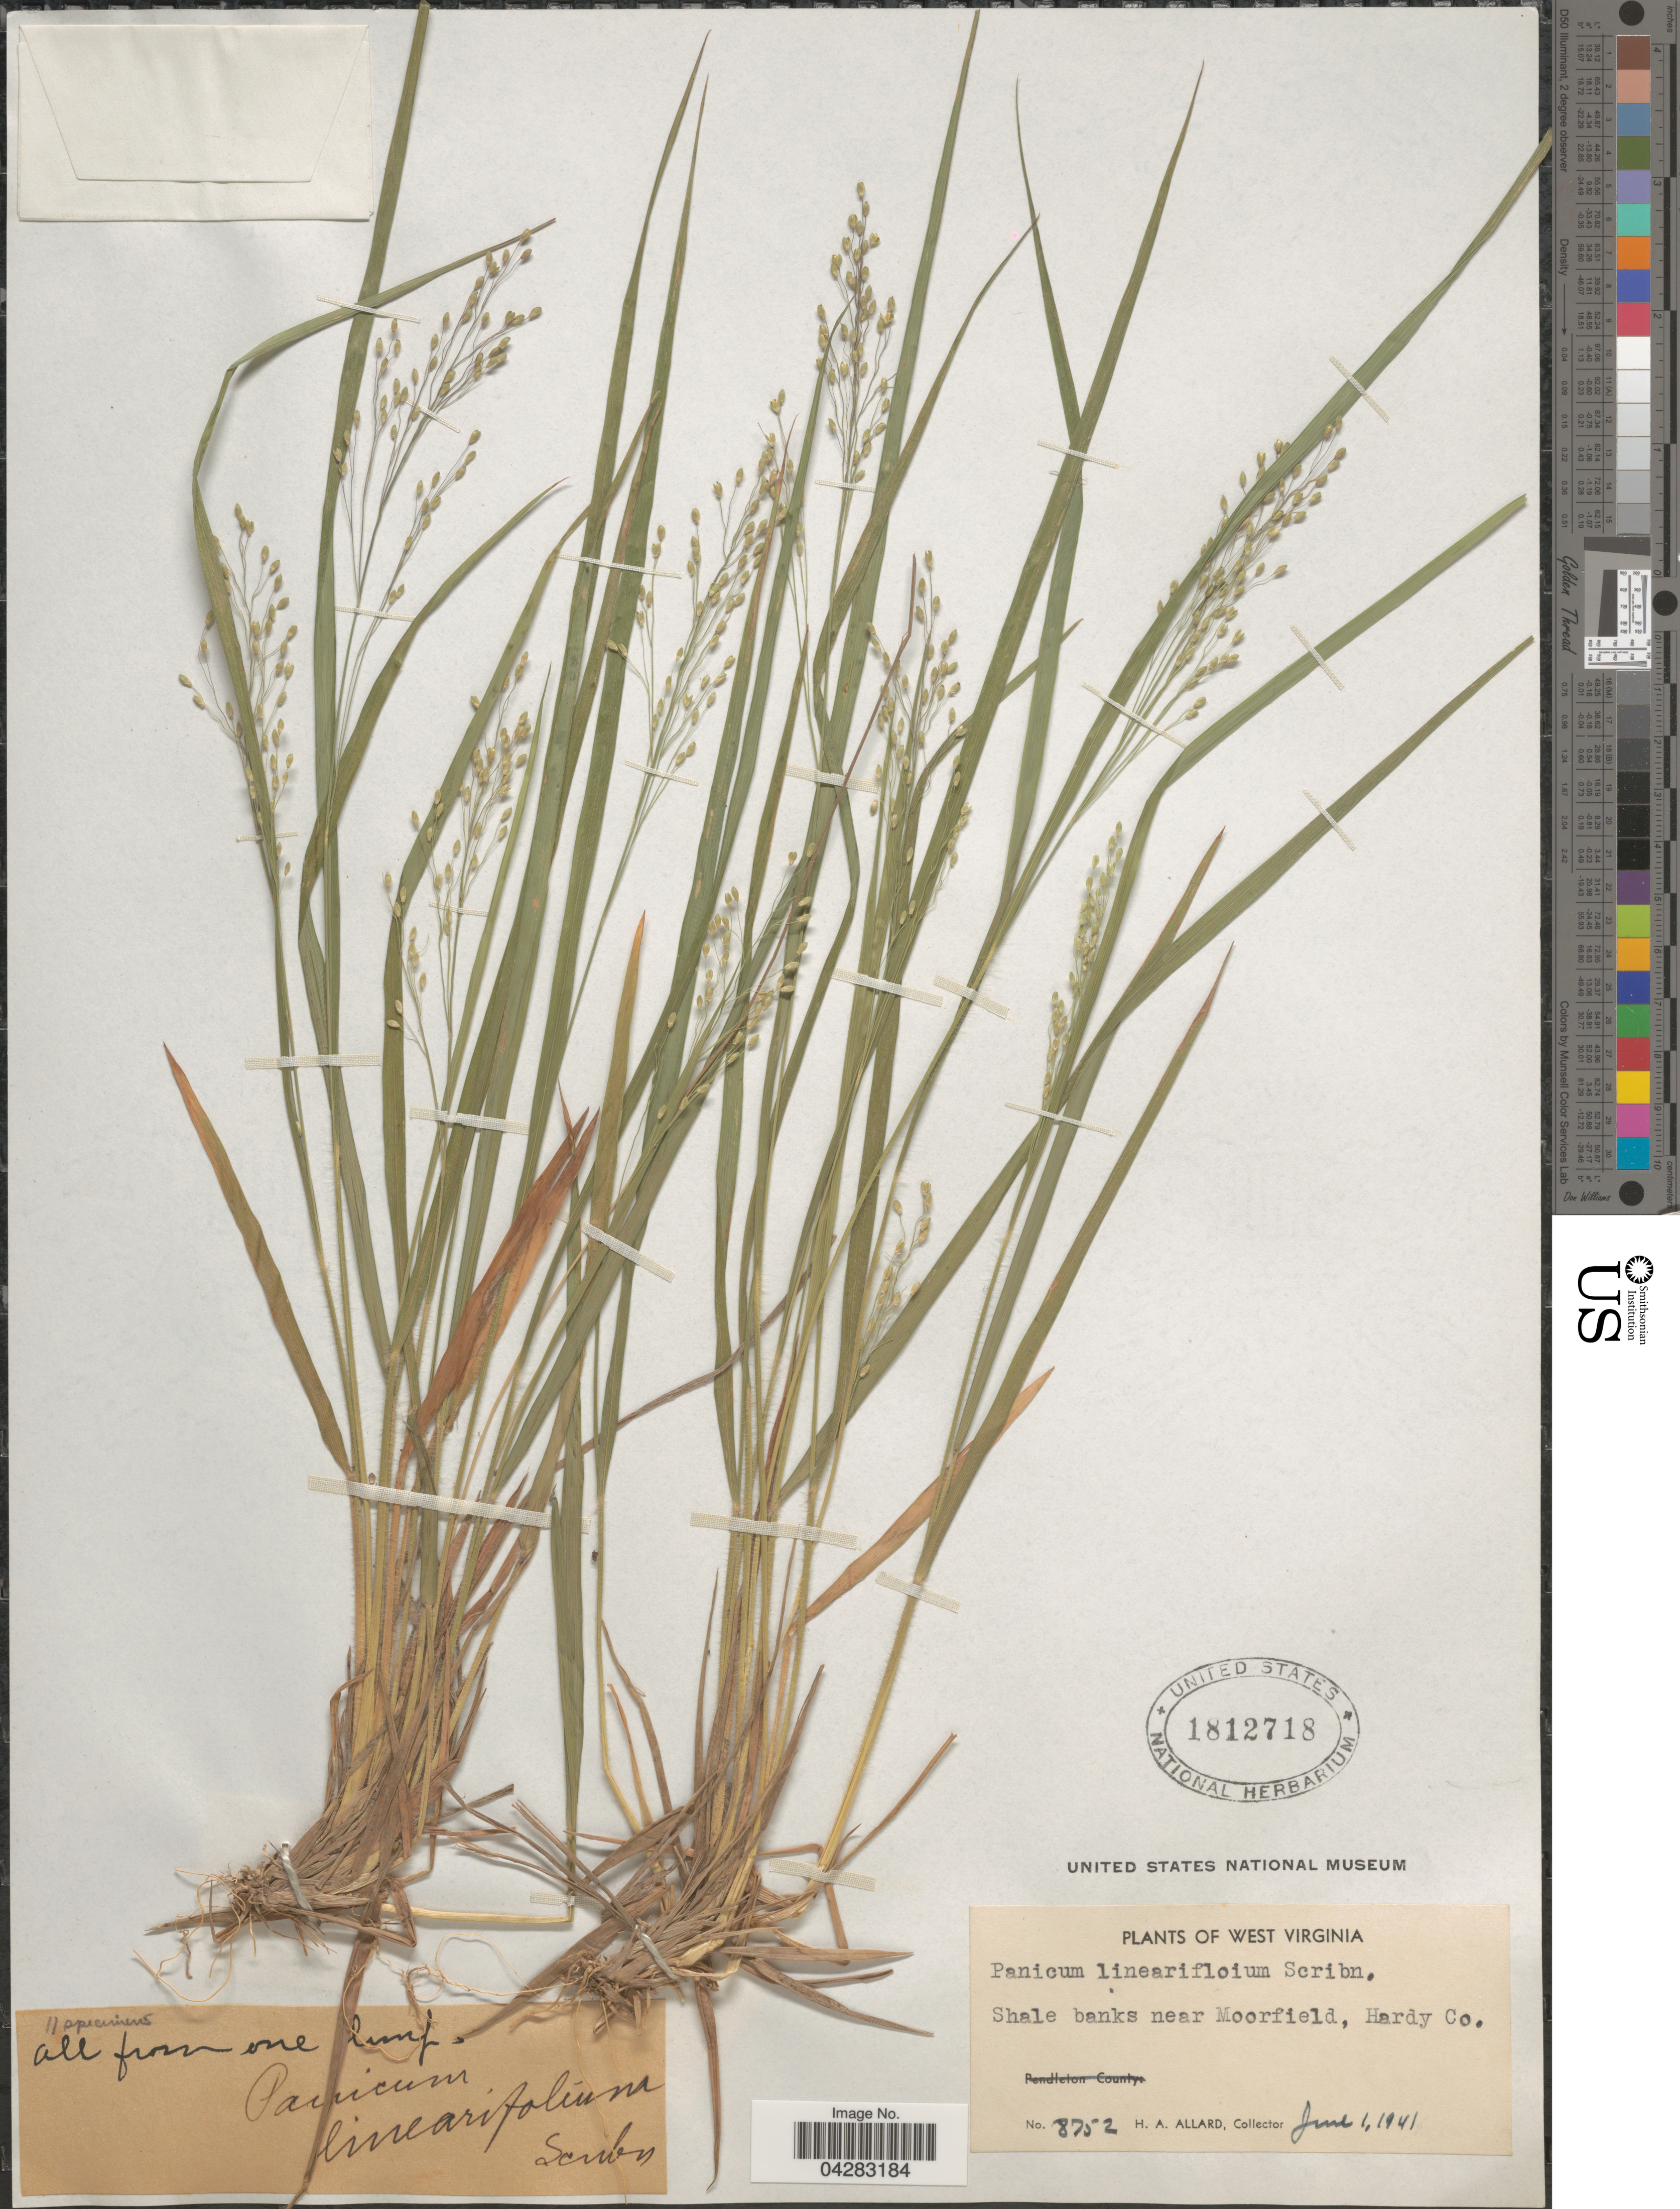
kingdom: Plantae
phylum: Tracheophyta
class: Liliopsida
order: Poales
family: Poaceae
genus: Dichanthelium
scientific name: Dichanthelium linearifolium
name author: (Scribn.) Gould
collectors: H. A. Allard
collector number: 8752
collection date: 1941-06-01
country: United States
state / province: West Virginia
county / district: Hardy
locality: Shale banks near Moorfield, Hardy Co.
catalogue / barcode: US 1812718